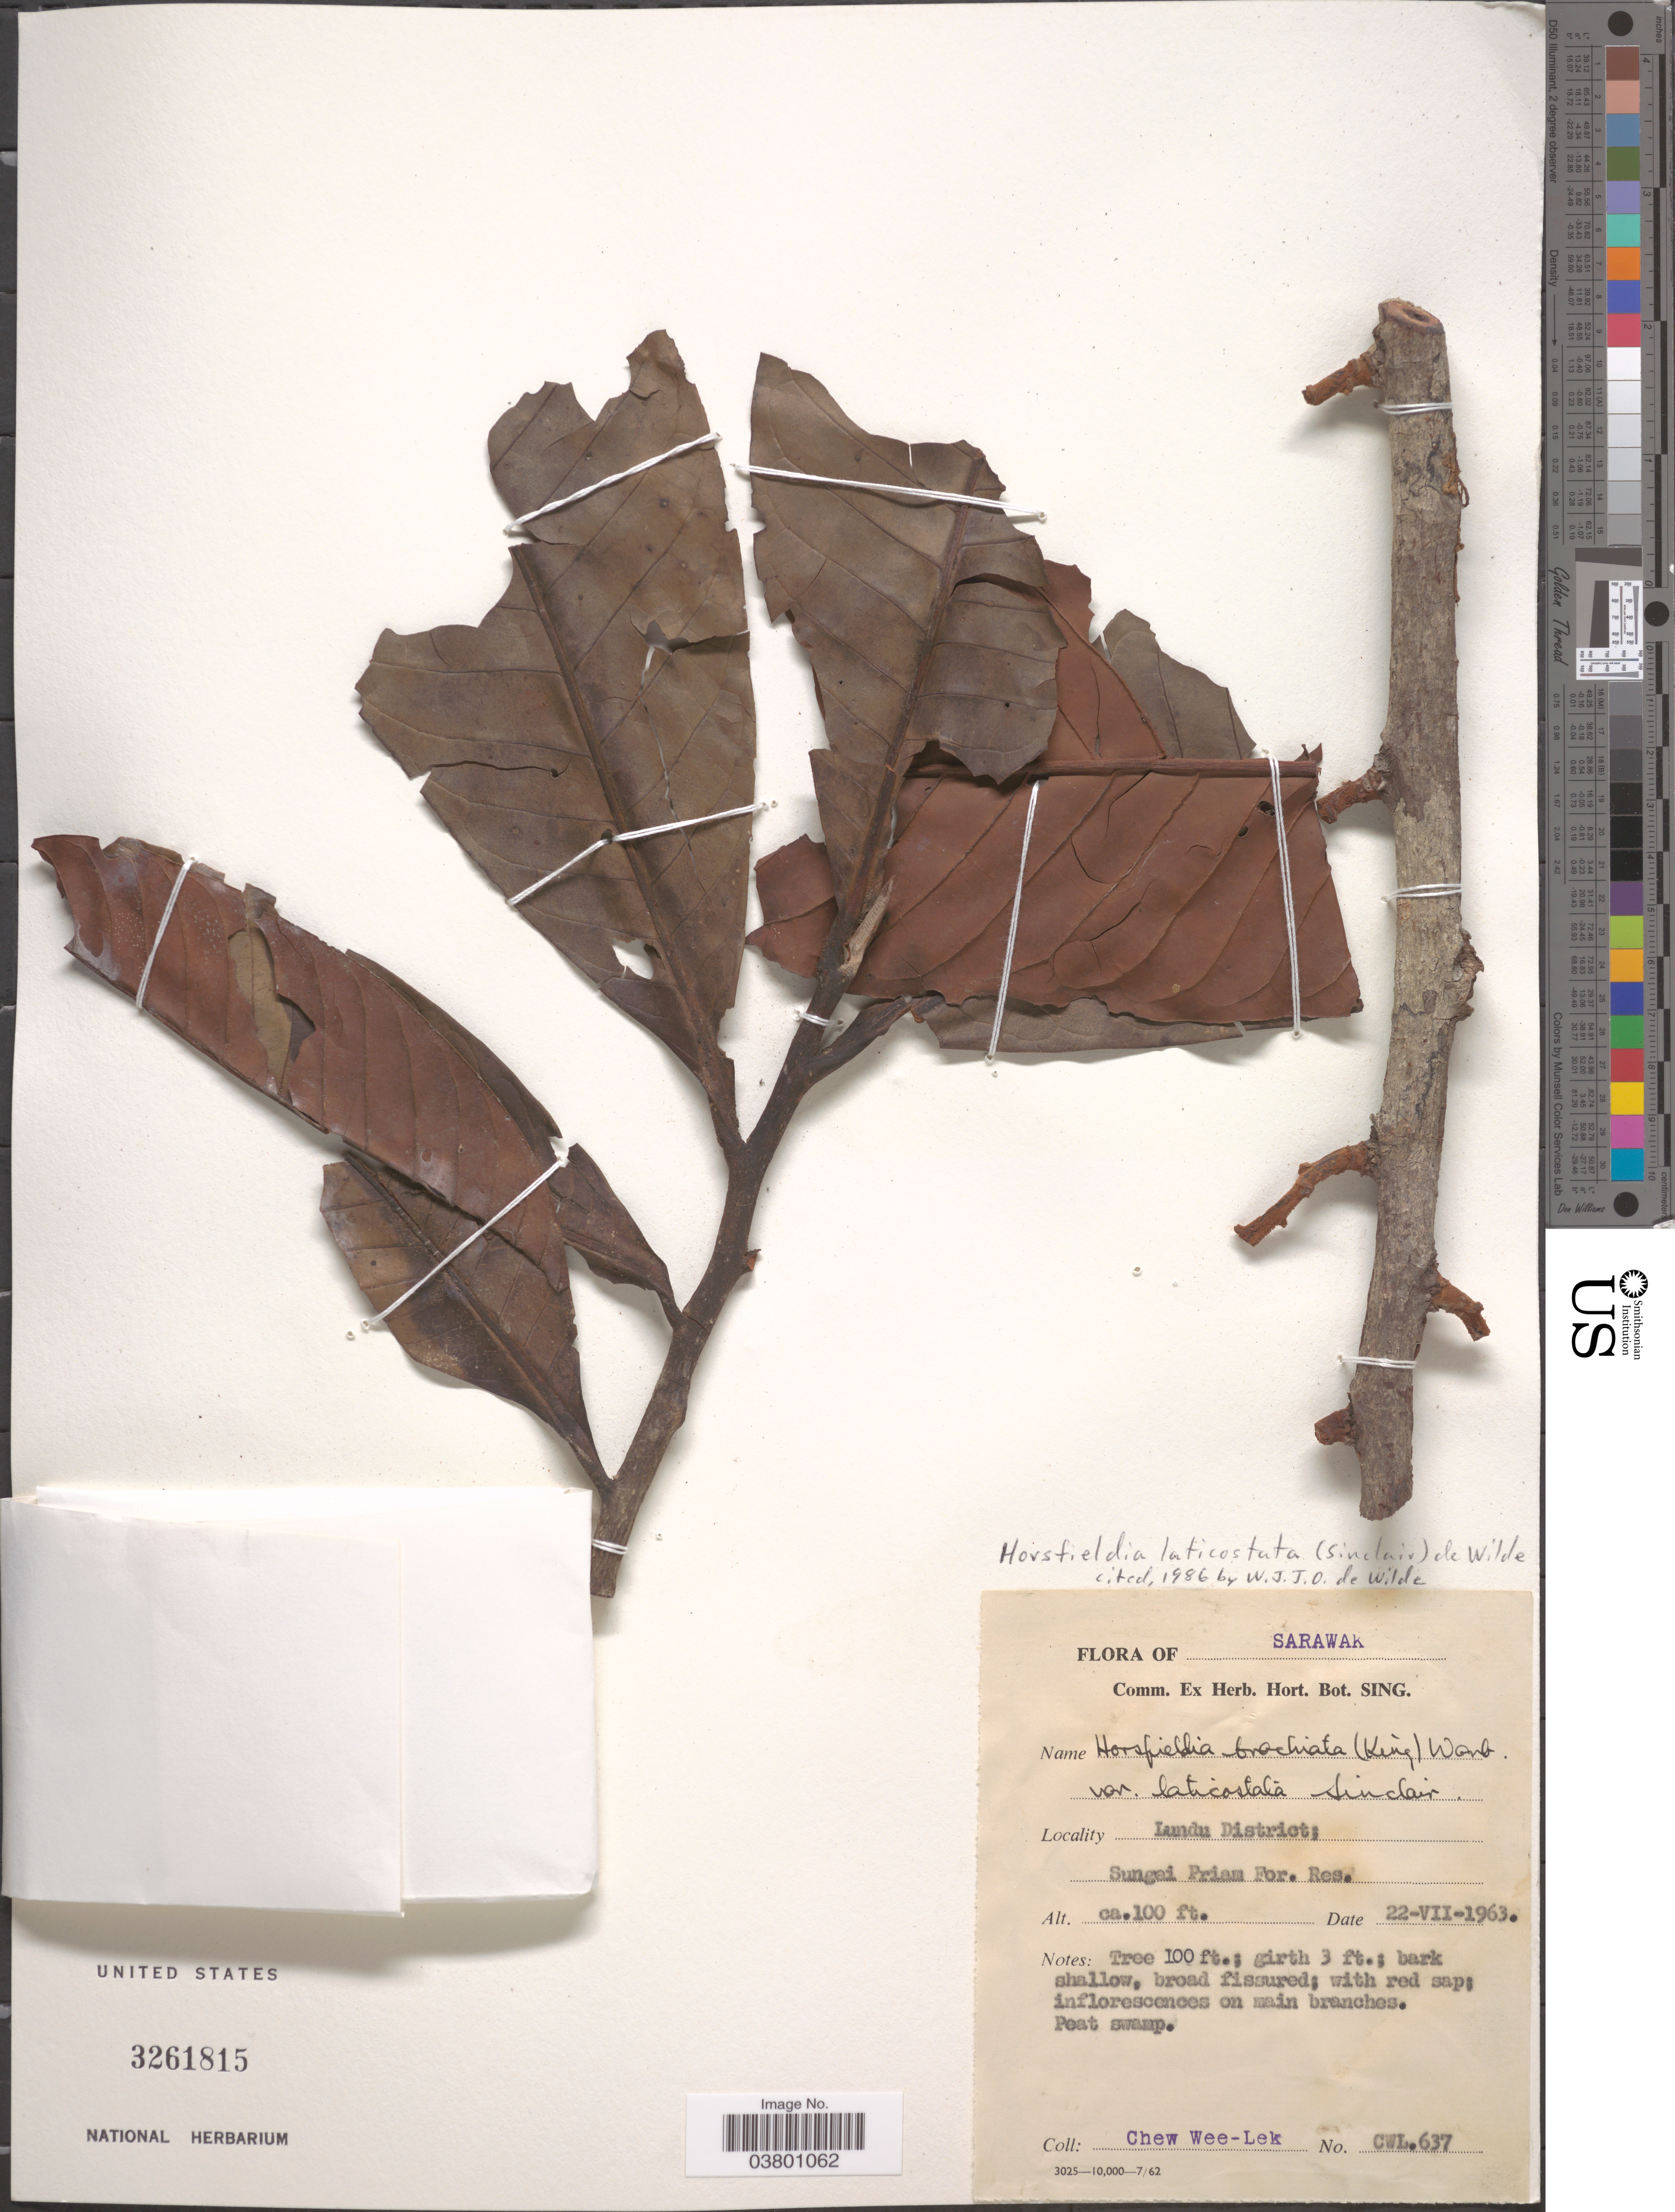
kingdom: Plantae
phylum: Tracheophyta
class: Magnoliopsida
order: Magnoliales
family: Myristicaceae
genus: Horsfieldia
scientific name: Horsfieldia laticostata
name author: (J. Sinclair) W.J. de Wilde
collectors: W. Chew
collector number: CWL 637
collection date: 1963-07-22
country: Malaysia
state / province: Sarawak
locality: Lundu District; Sungei Priam For. Res.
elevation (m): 30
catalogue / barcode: US 3261815